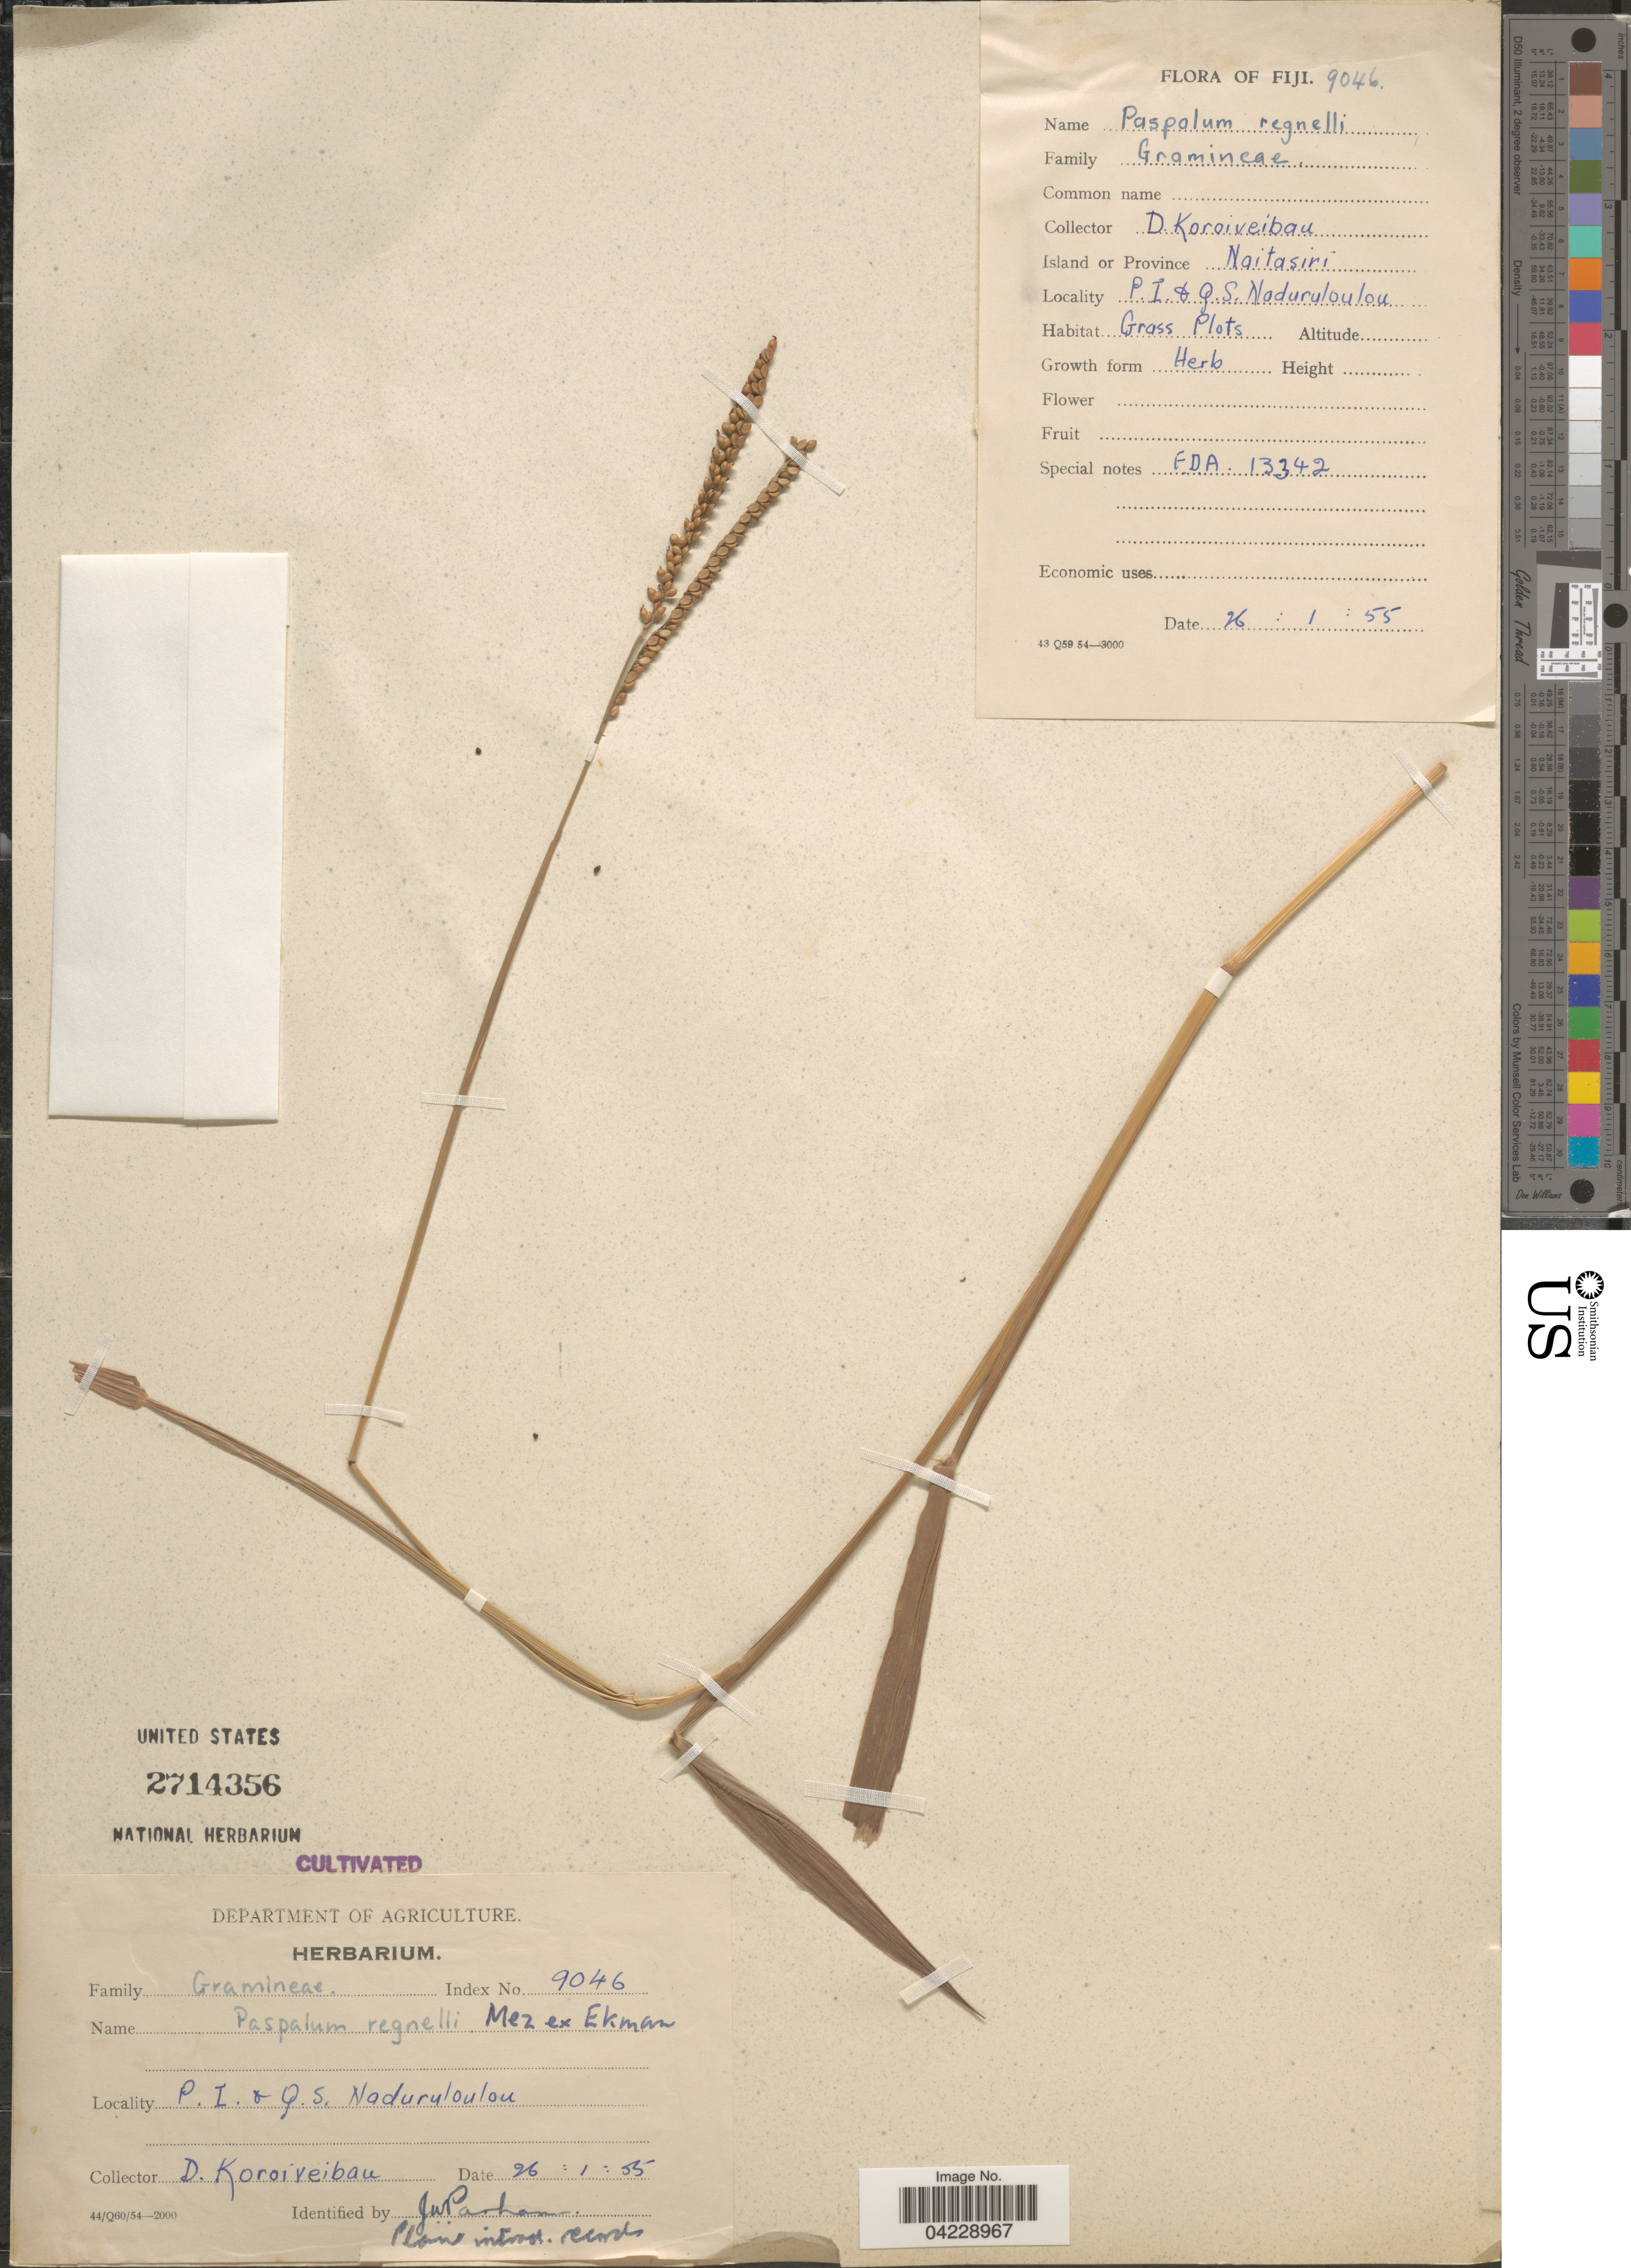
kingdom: Plantae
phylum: Tracheophyta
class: Liliopsida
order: Poales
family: Poaceae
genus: Paspalum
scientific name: Paspalum regnellii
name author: Mez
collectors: D. Koroiveibau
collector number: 9046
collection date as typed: Transcribed d/m/y: 26/1/55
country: Fiji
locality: P. I. -Q. S. Naduruloulou. Island or Province Naitasiri.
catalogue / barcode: US 2714356